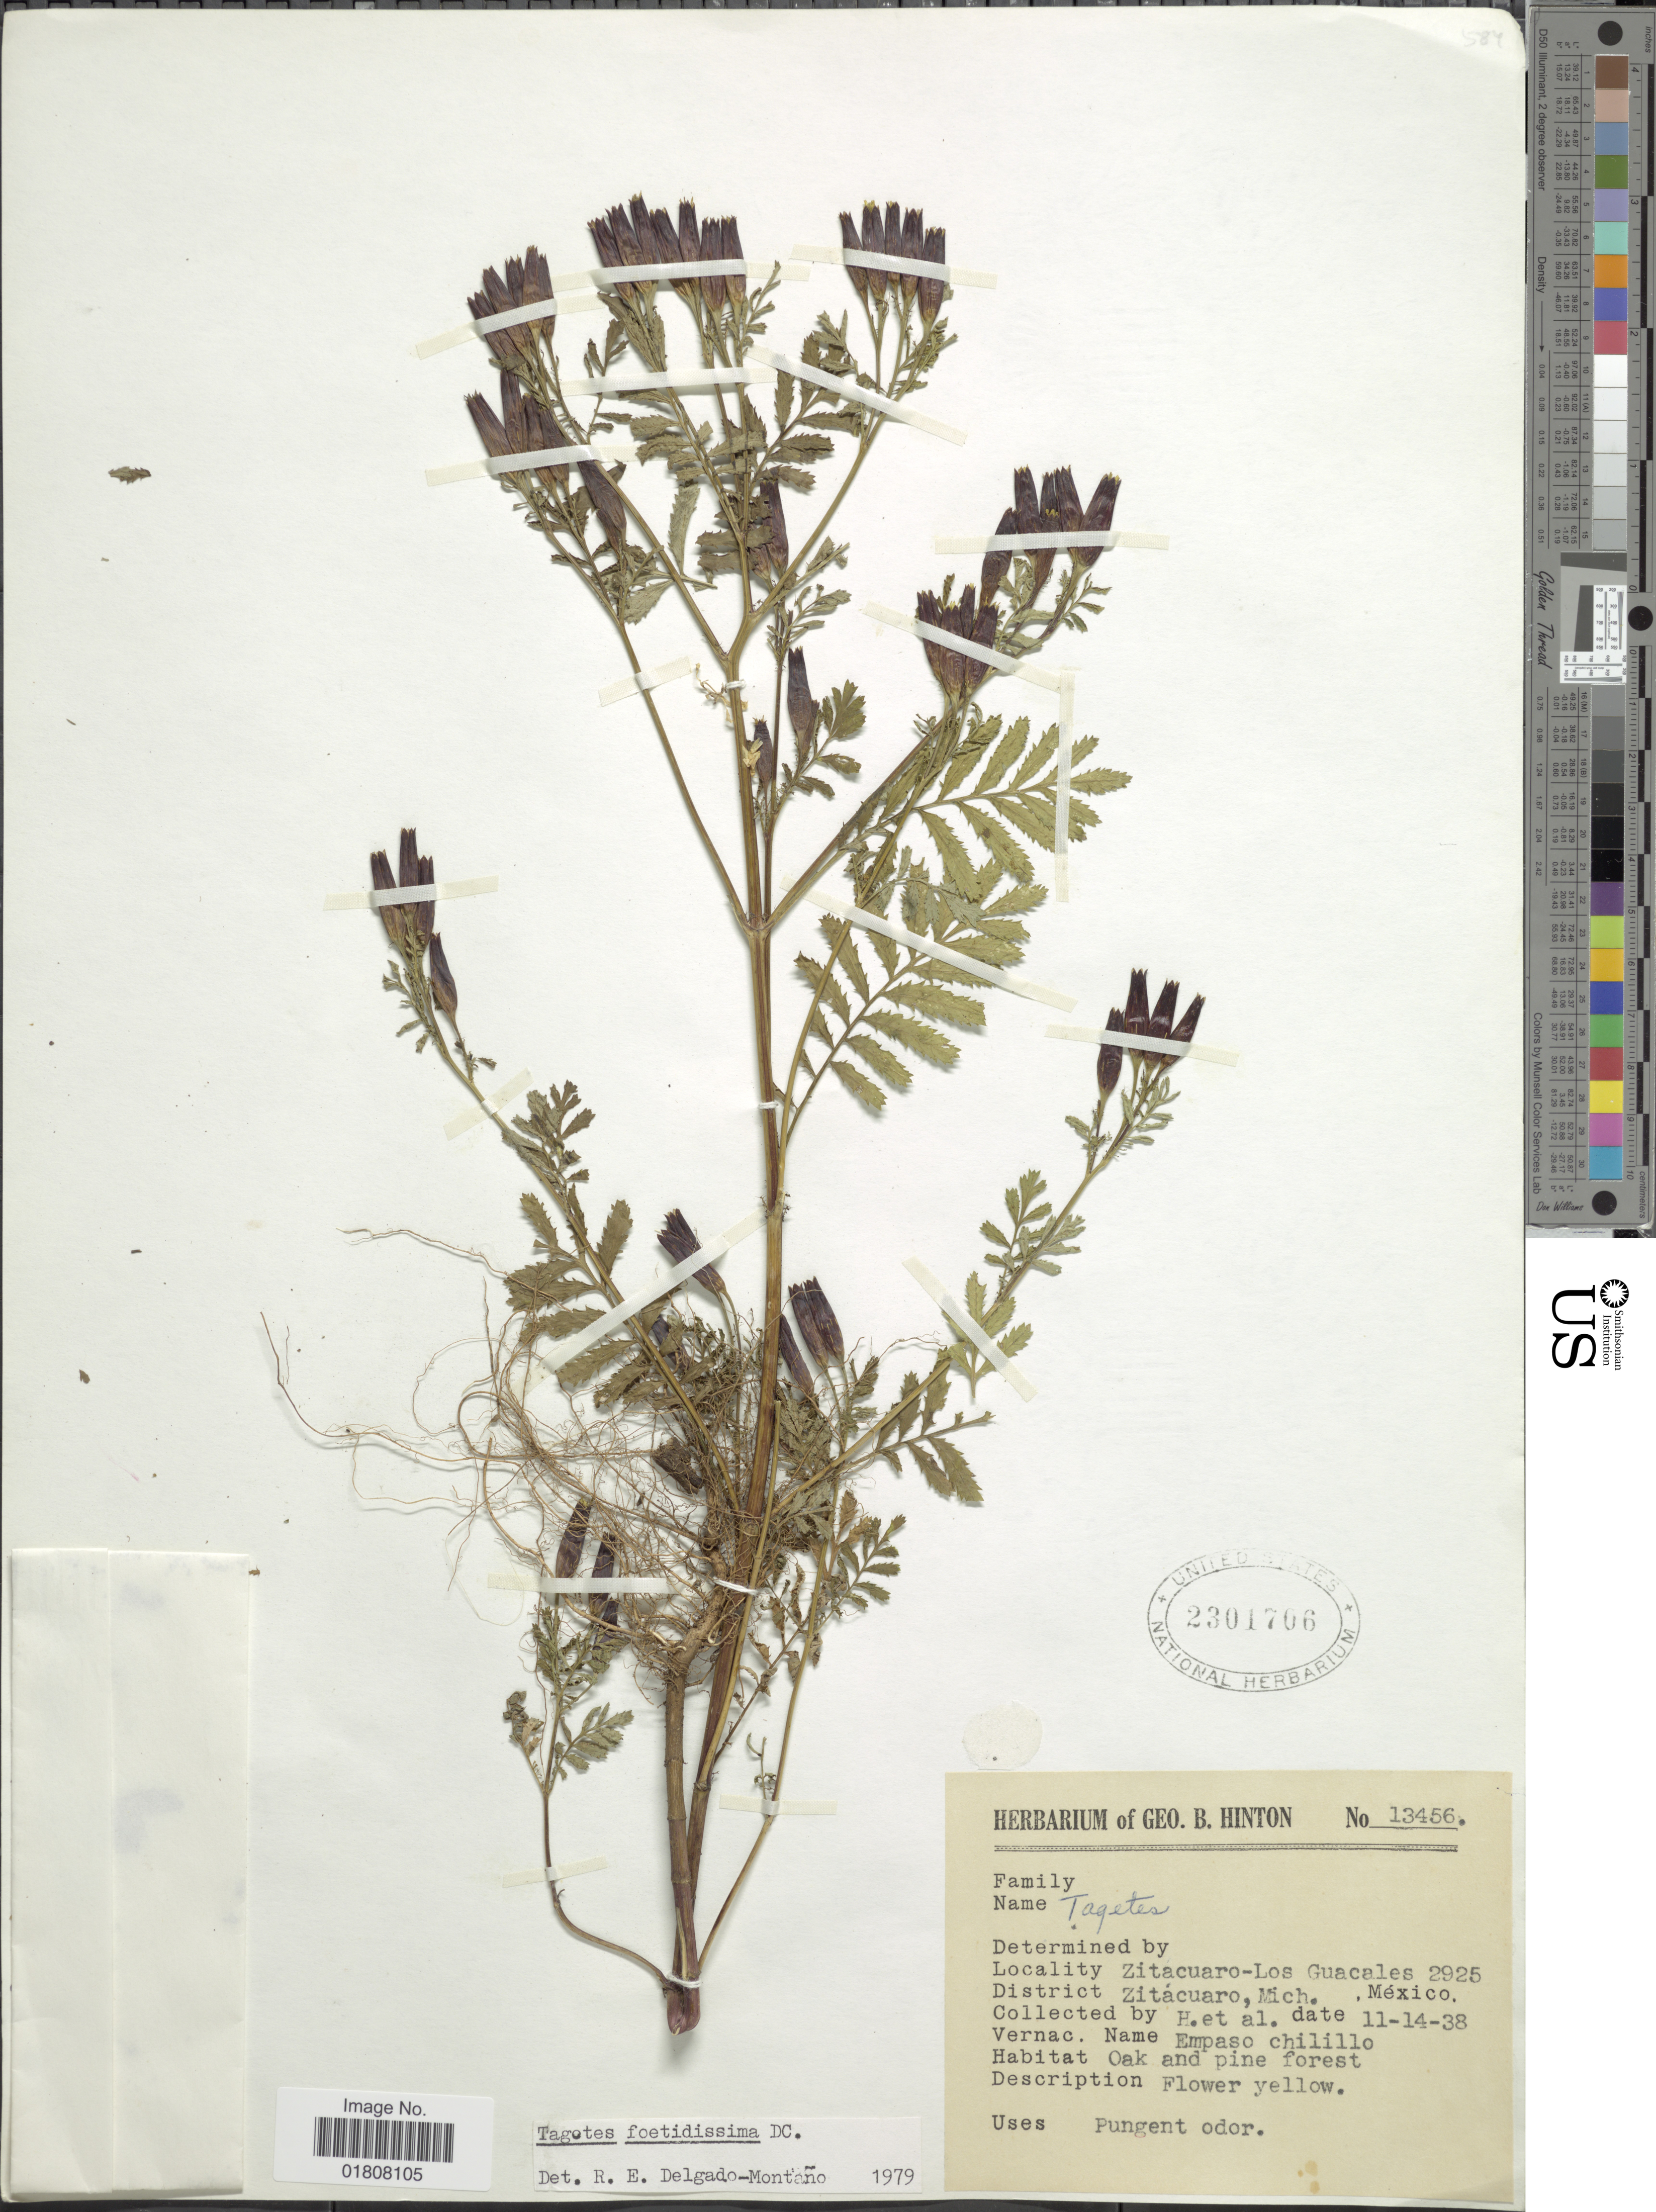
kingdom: Plantae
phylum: Tracheophyta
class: Magnoliopsida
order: Asterales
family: Asteraceae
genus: Tagetes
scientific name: Tagetes foetidissima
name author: DC.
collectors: G. B. Hinton & et al.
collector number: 13456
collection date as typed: Transcribed d/m/y: 14/11/38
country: Mexico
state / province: Michoacán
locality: Zitacuaro-Los Guacales, District Zitacuaro, Mich.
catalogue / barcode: US 2301706